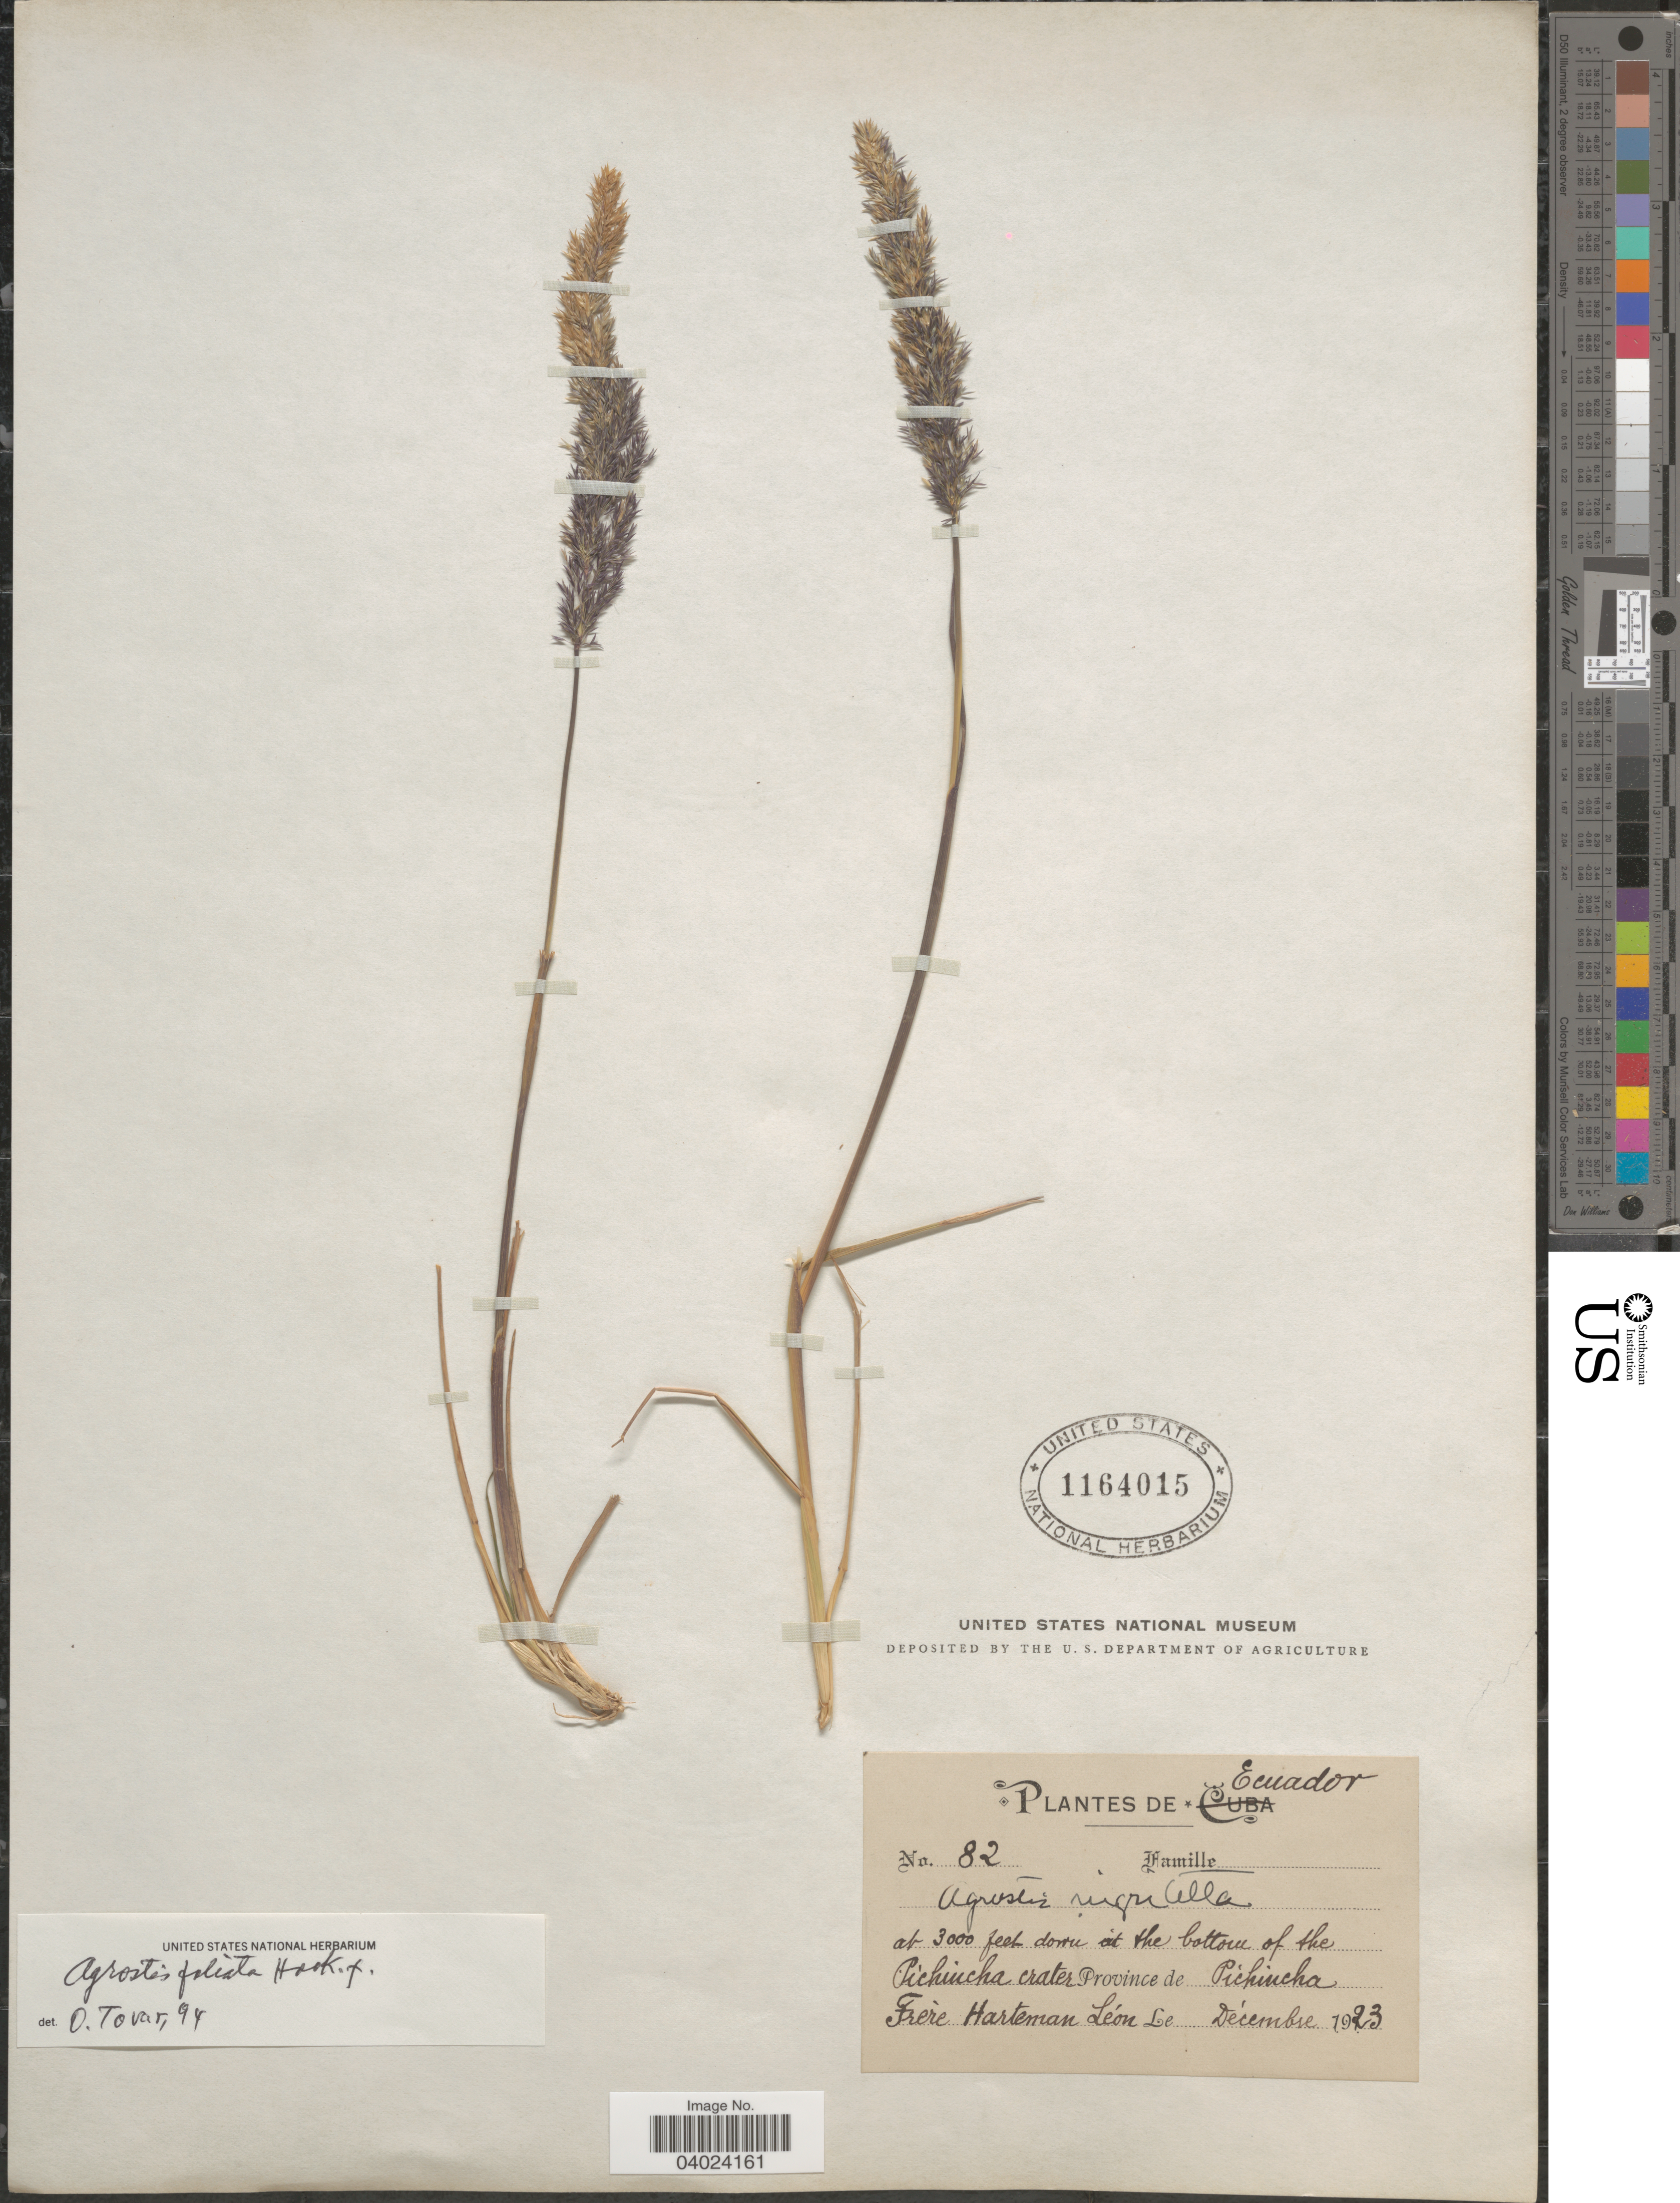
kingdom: Plantae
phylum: Tracheophyta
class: Liliopsida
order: Poales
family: Poaceae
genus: Agrostis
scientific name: Agrostis foliata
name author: Hook. f.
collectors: Bro. León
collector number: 82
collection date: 1923-12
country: Ecuador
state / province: Pichincha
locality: Down at the bottom of the Pichincha crater.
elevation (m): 914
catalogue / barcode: US 1164015